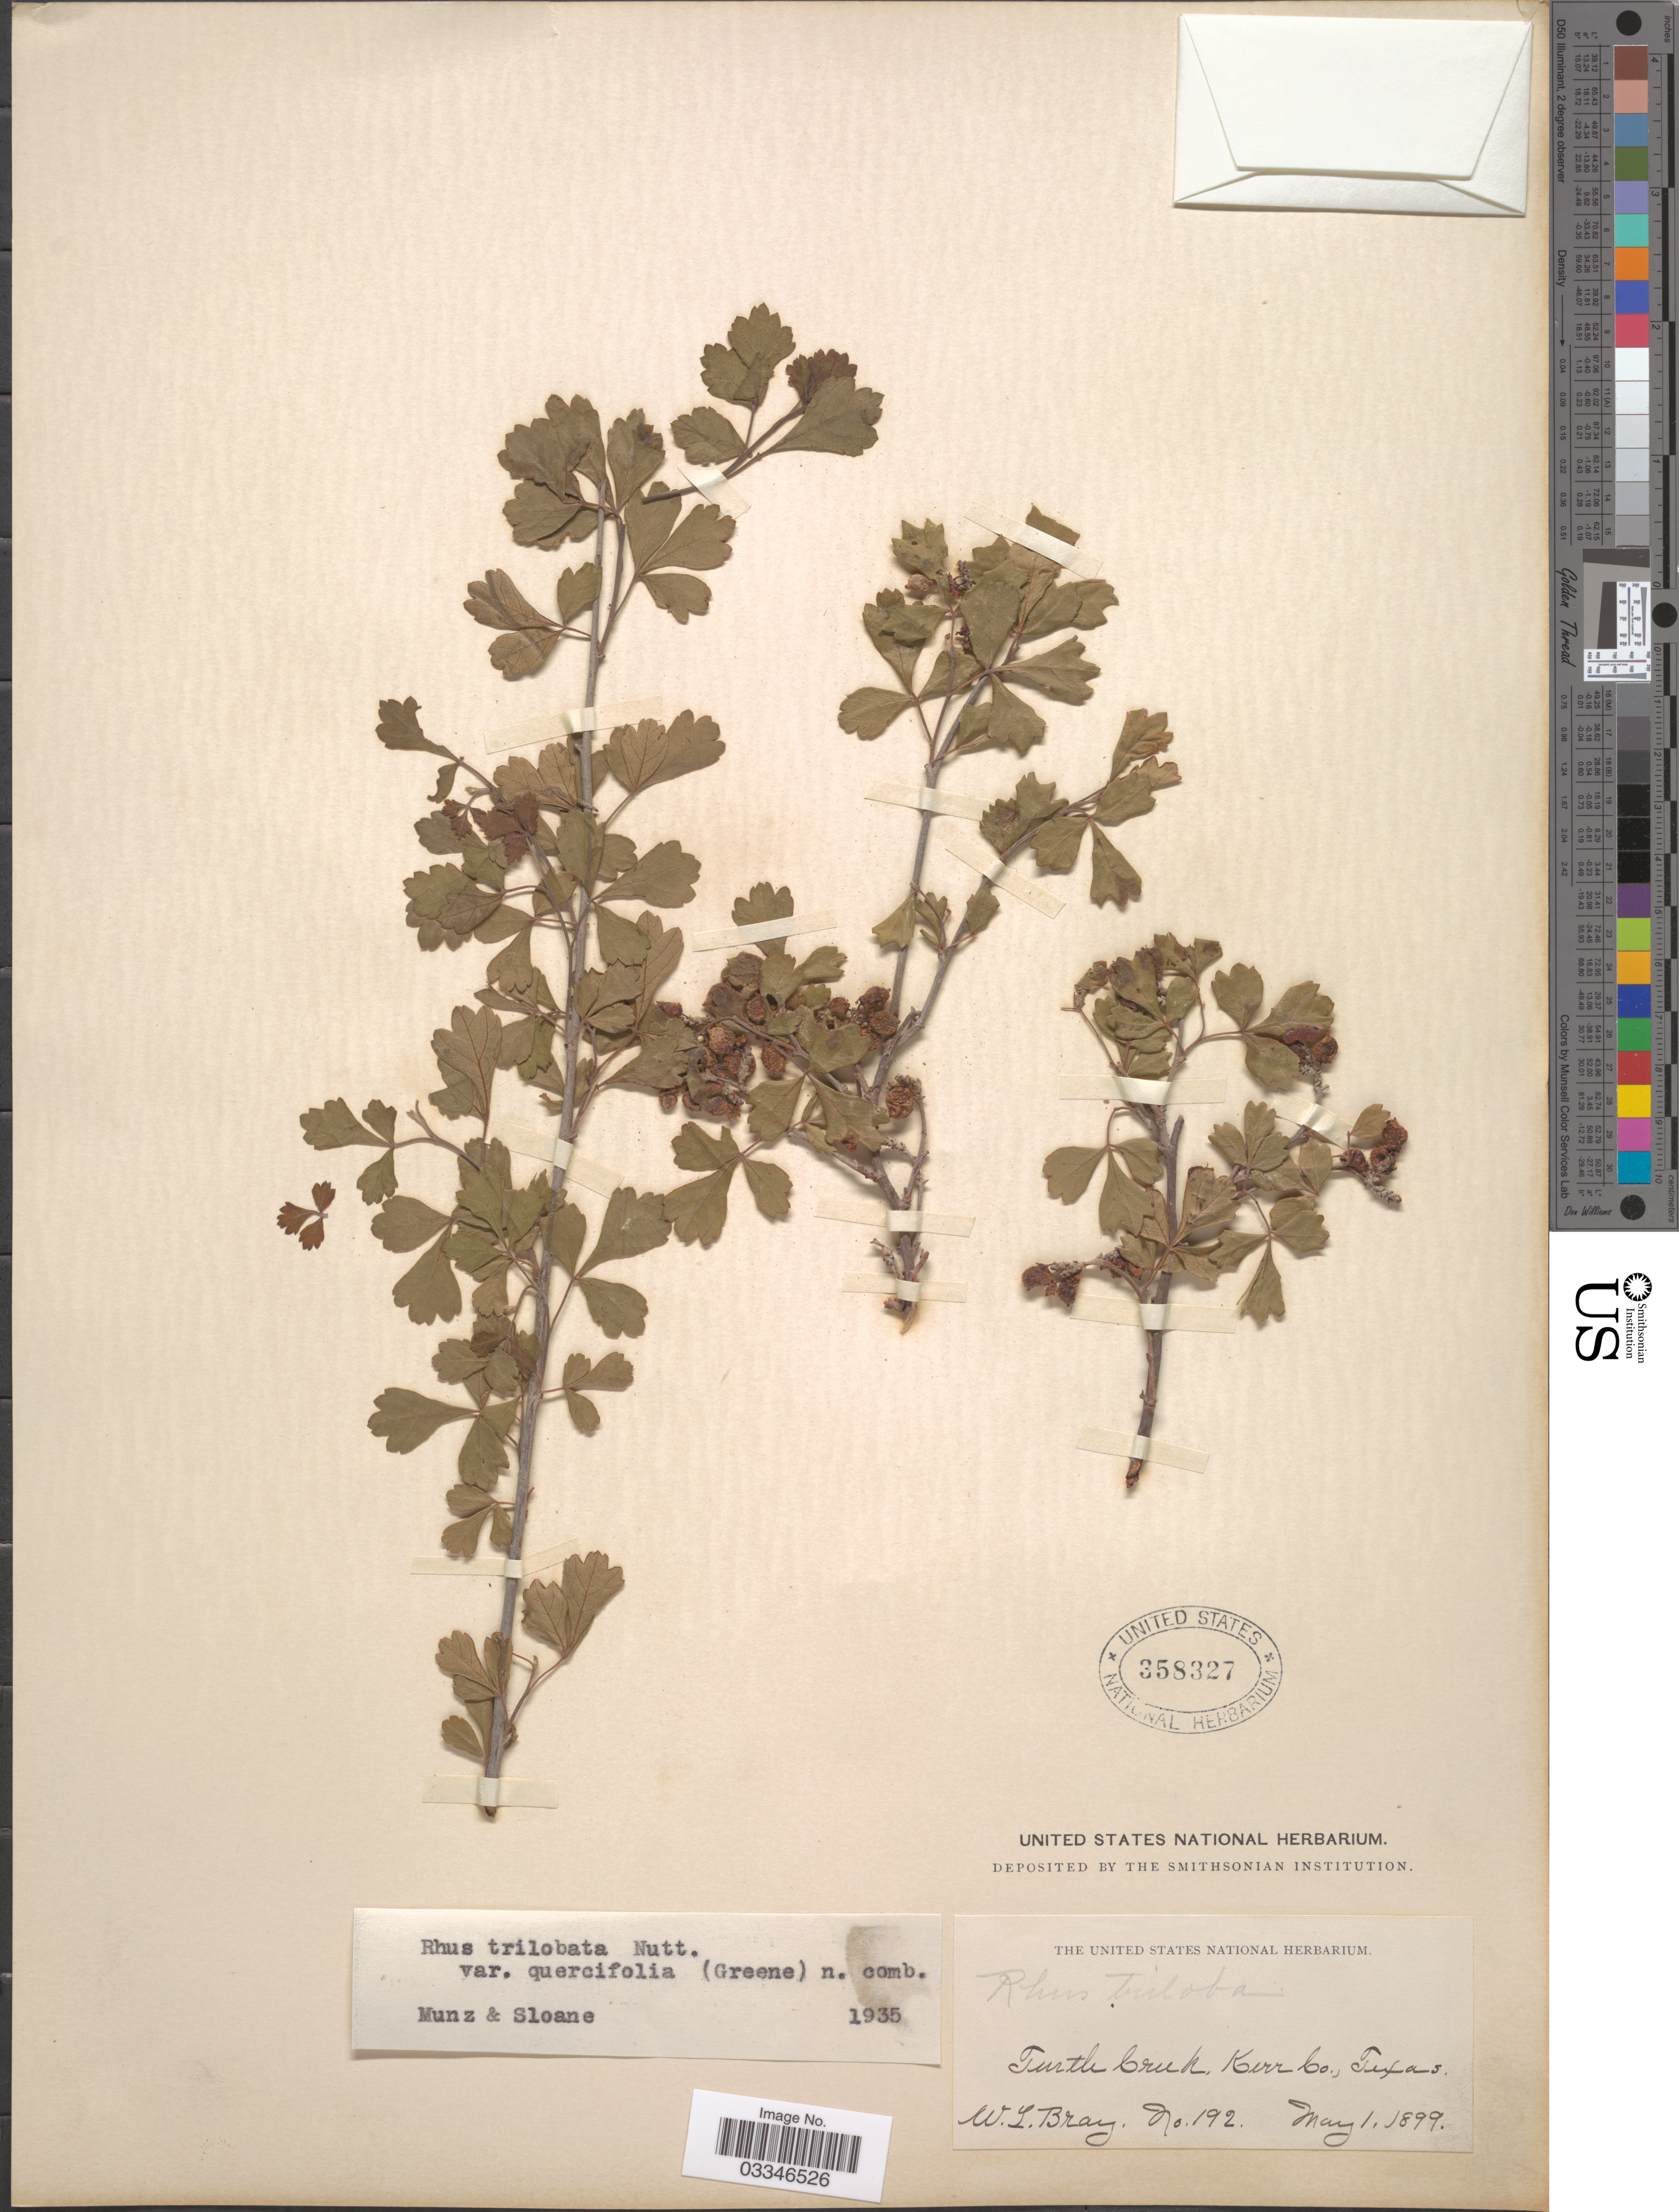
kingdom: Plantae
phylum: Tracheophyta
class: Magnoliopsida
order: Sapindales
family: Anacardiaceae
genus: Rhus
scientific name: Rhus trilobata var. quercifolia (Greene) Munz & Sloane ined.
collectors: W. L. Bray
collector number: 192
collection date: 1899-05-01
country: United States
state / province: Texas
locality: Turtle Creek, Kerr Co.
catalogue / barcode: US 358327